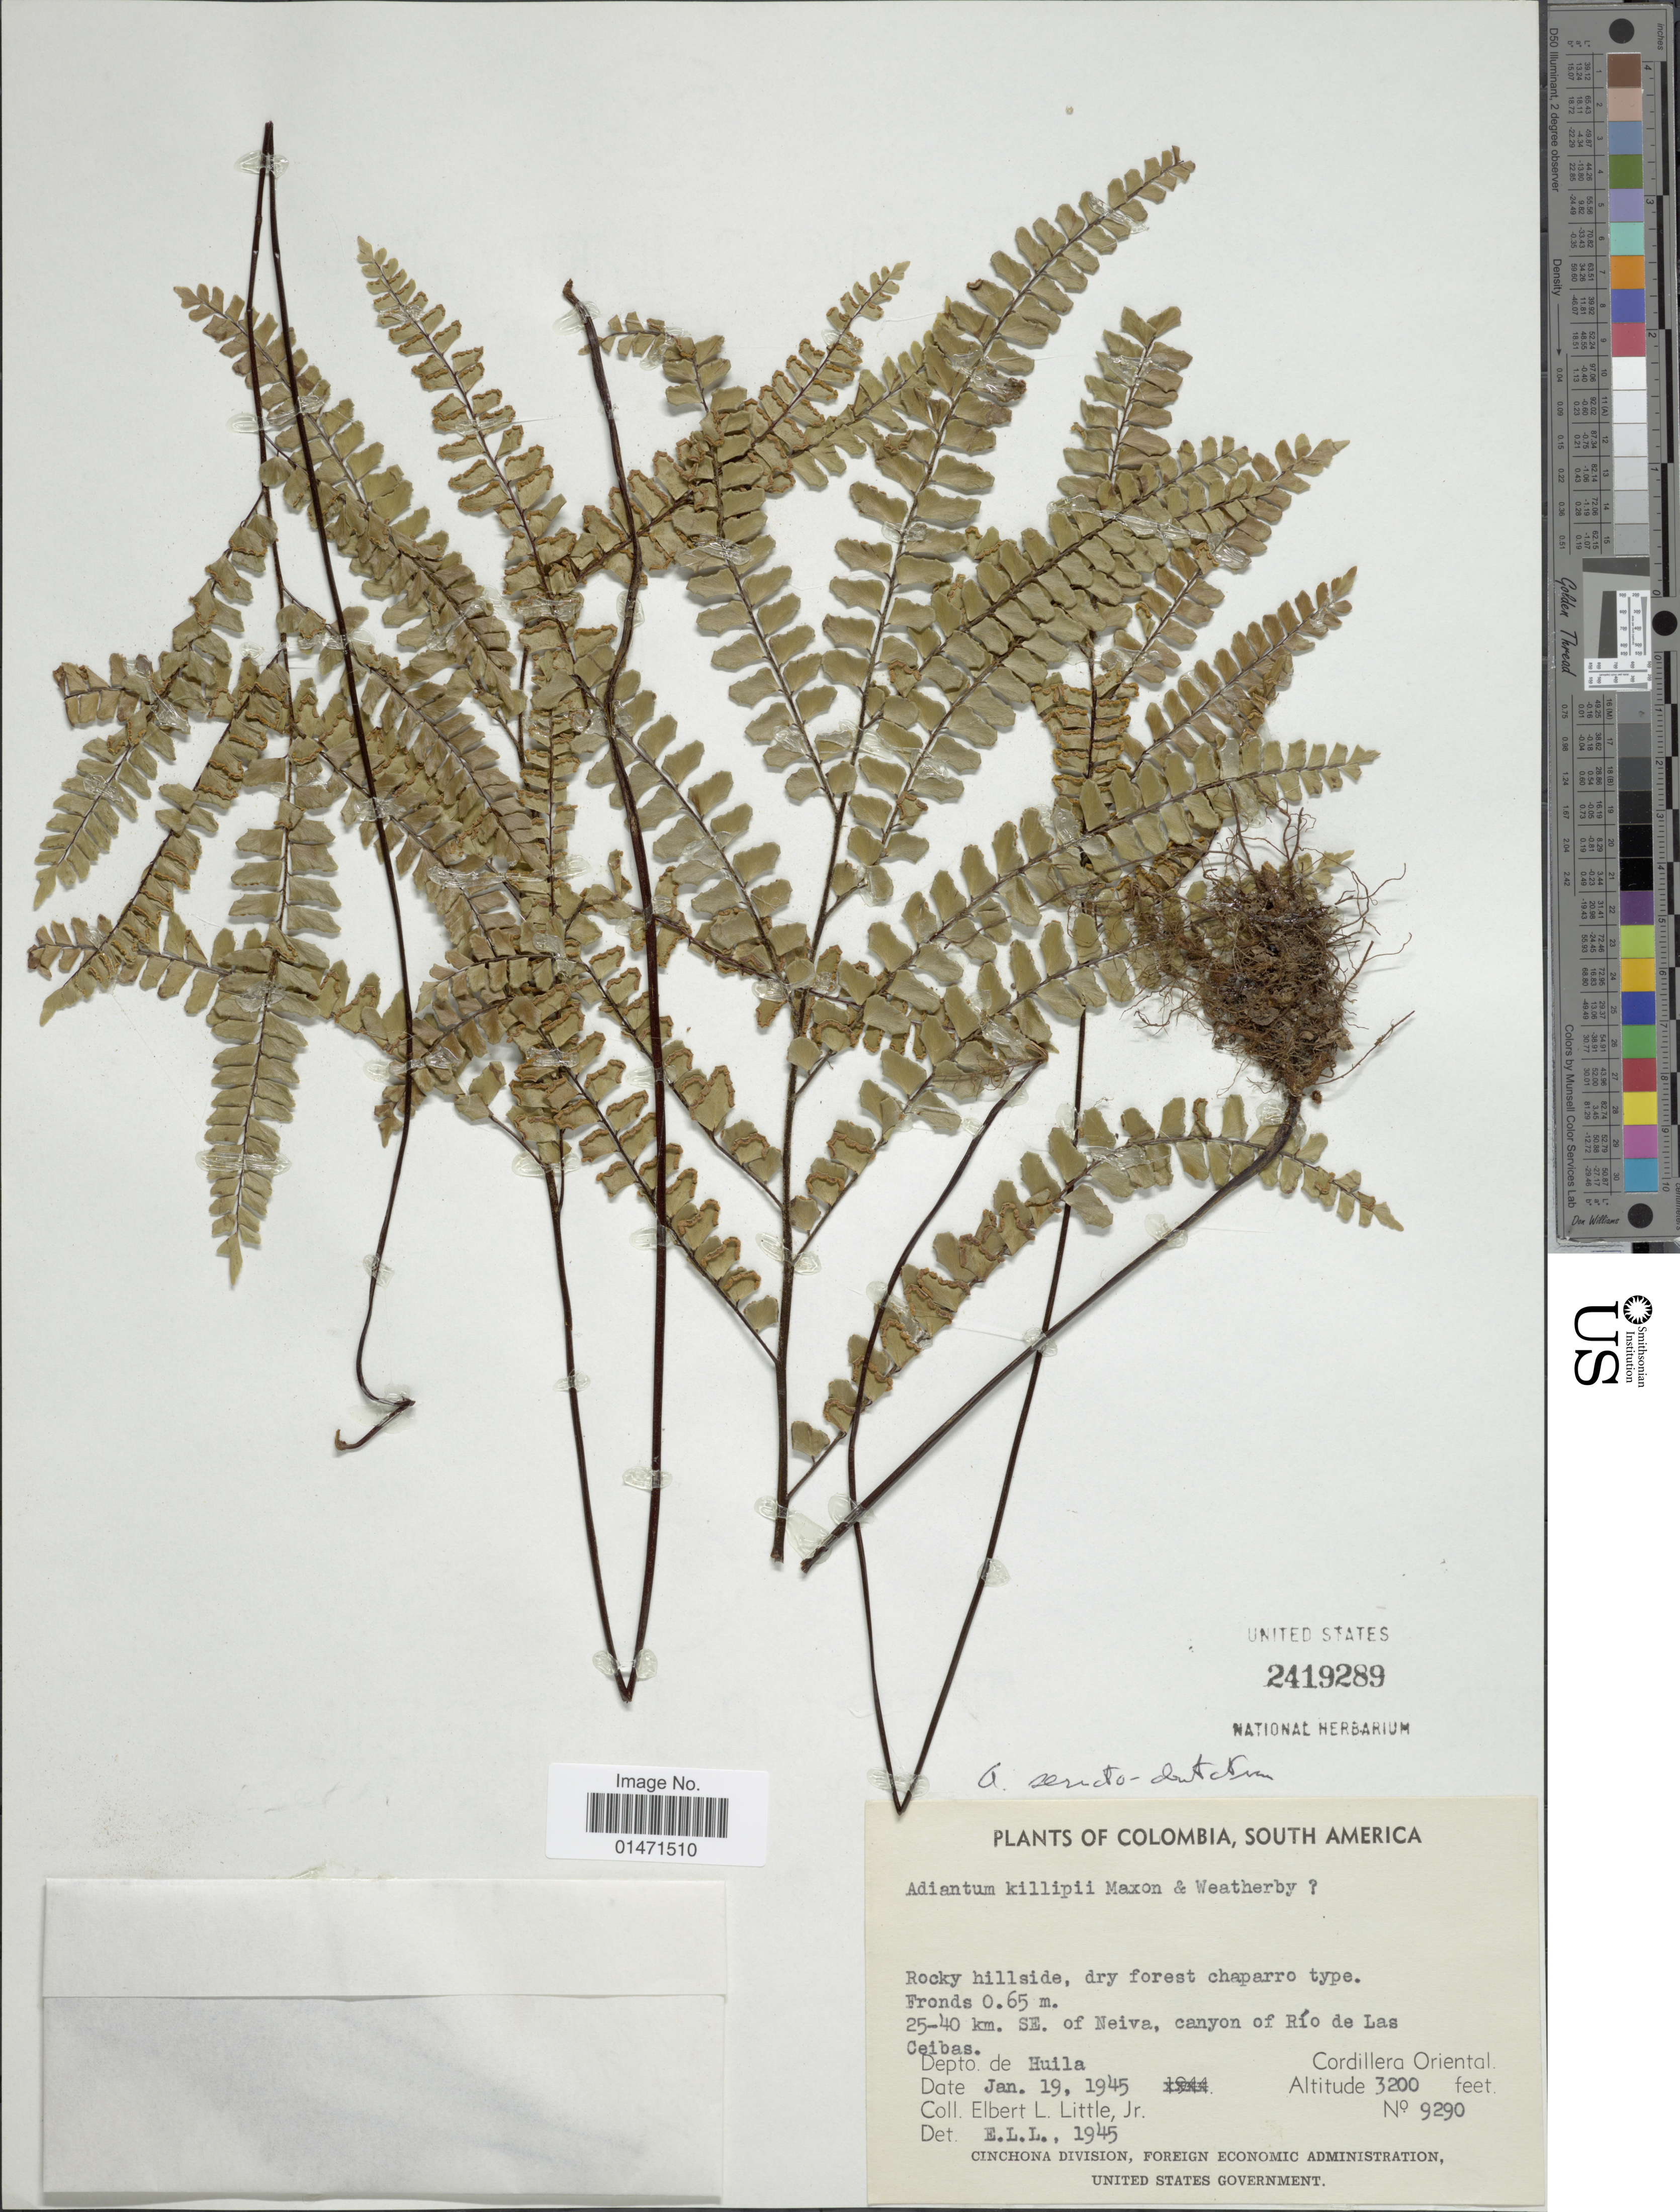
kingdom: Plantae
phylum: Tracheophyta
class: Polypodiopsida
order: Polypodiales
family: Pteridaceae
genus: Adiantum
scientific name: Adiantum serratodentatum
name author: Humb. & Bonpl. ex Willd.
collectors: E. L. Little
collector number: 9290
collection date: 1945-01-19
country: Colombia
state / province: Huila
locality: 25-40 km. SE. of Neiva, canyon of Río de Las Ceibas. Cordillera Oriental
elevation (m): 975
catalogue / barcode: US 2419289